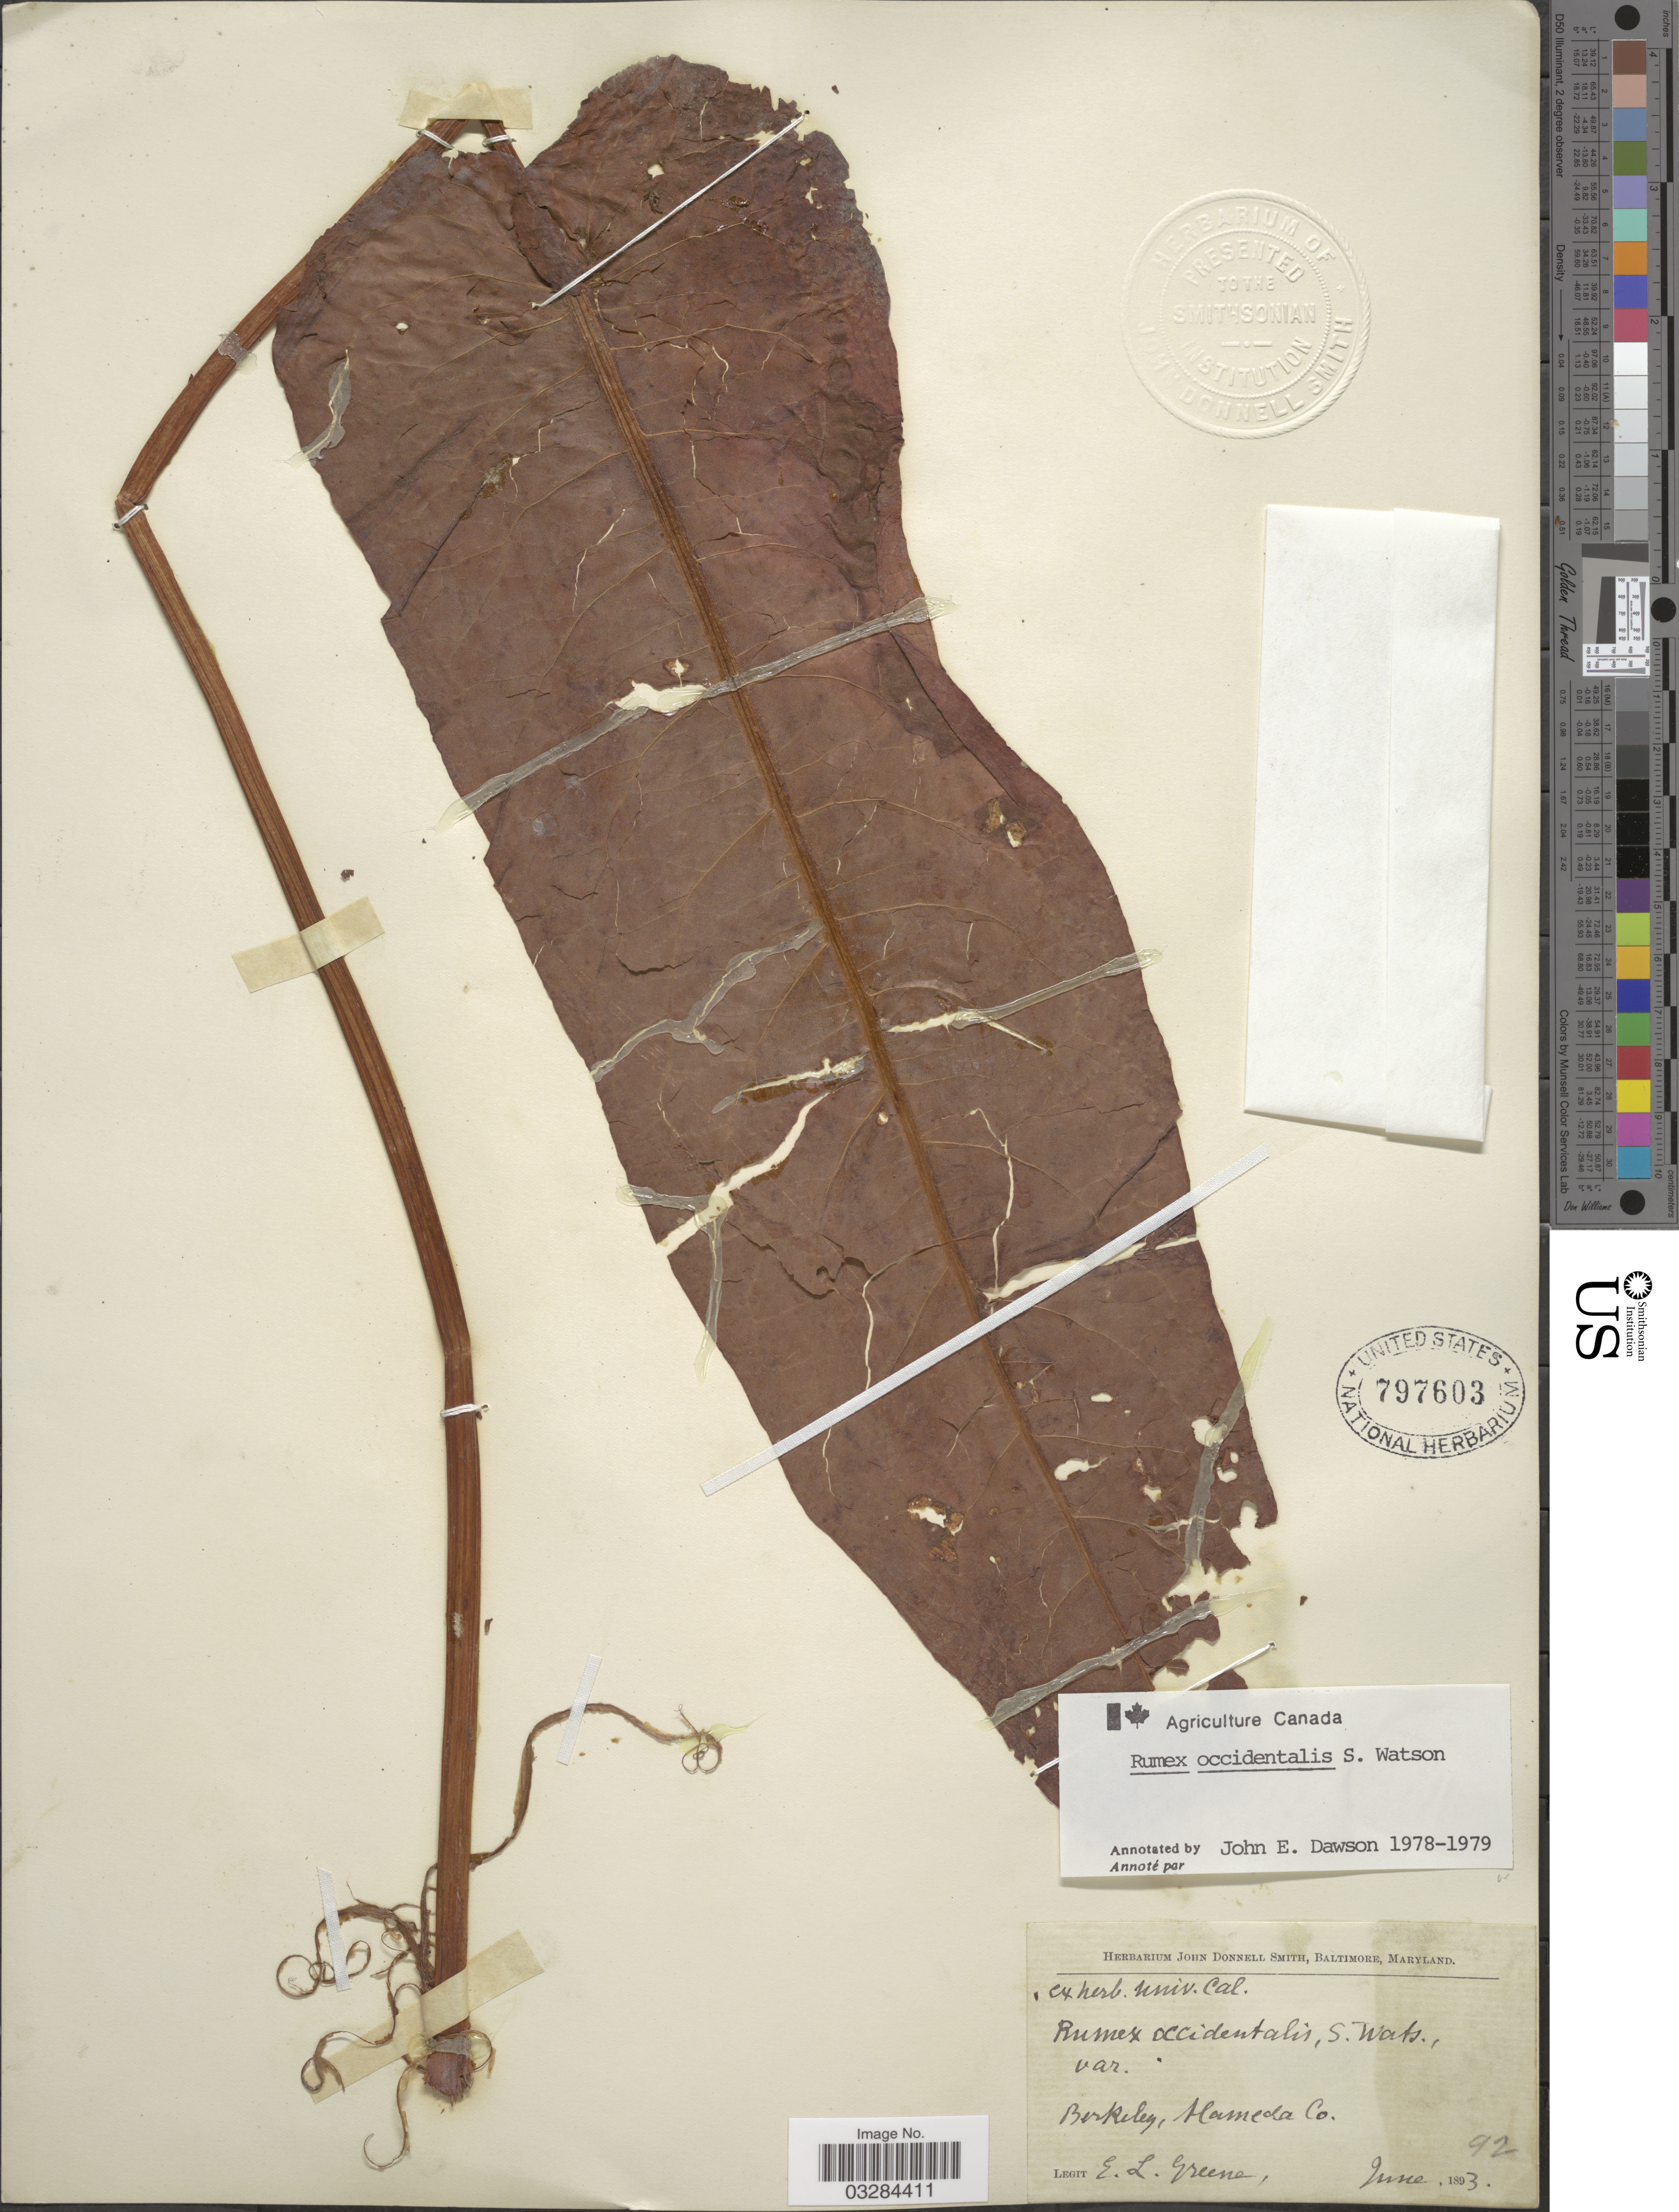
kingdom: Plantae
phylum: Tracheophyta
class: Magnoliopsida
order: Caryophyllales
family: Polygonaceae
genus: Rumex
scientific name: Rumex occidentalis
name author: S. Watson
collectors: E. L. Greene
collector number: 92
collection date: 1893-06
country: United States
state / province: California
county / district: Alameda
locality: Berkeley, Alameda Co.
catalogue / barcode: US 797603